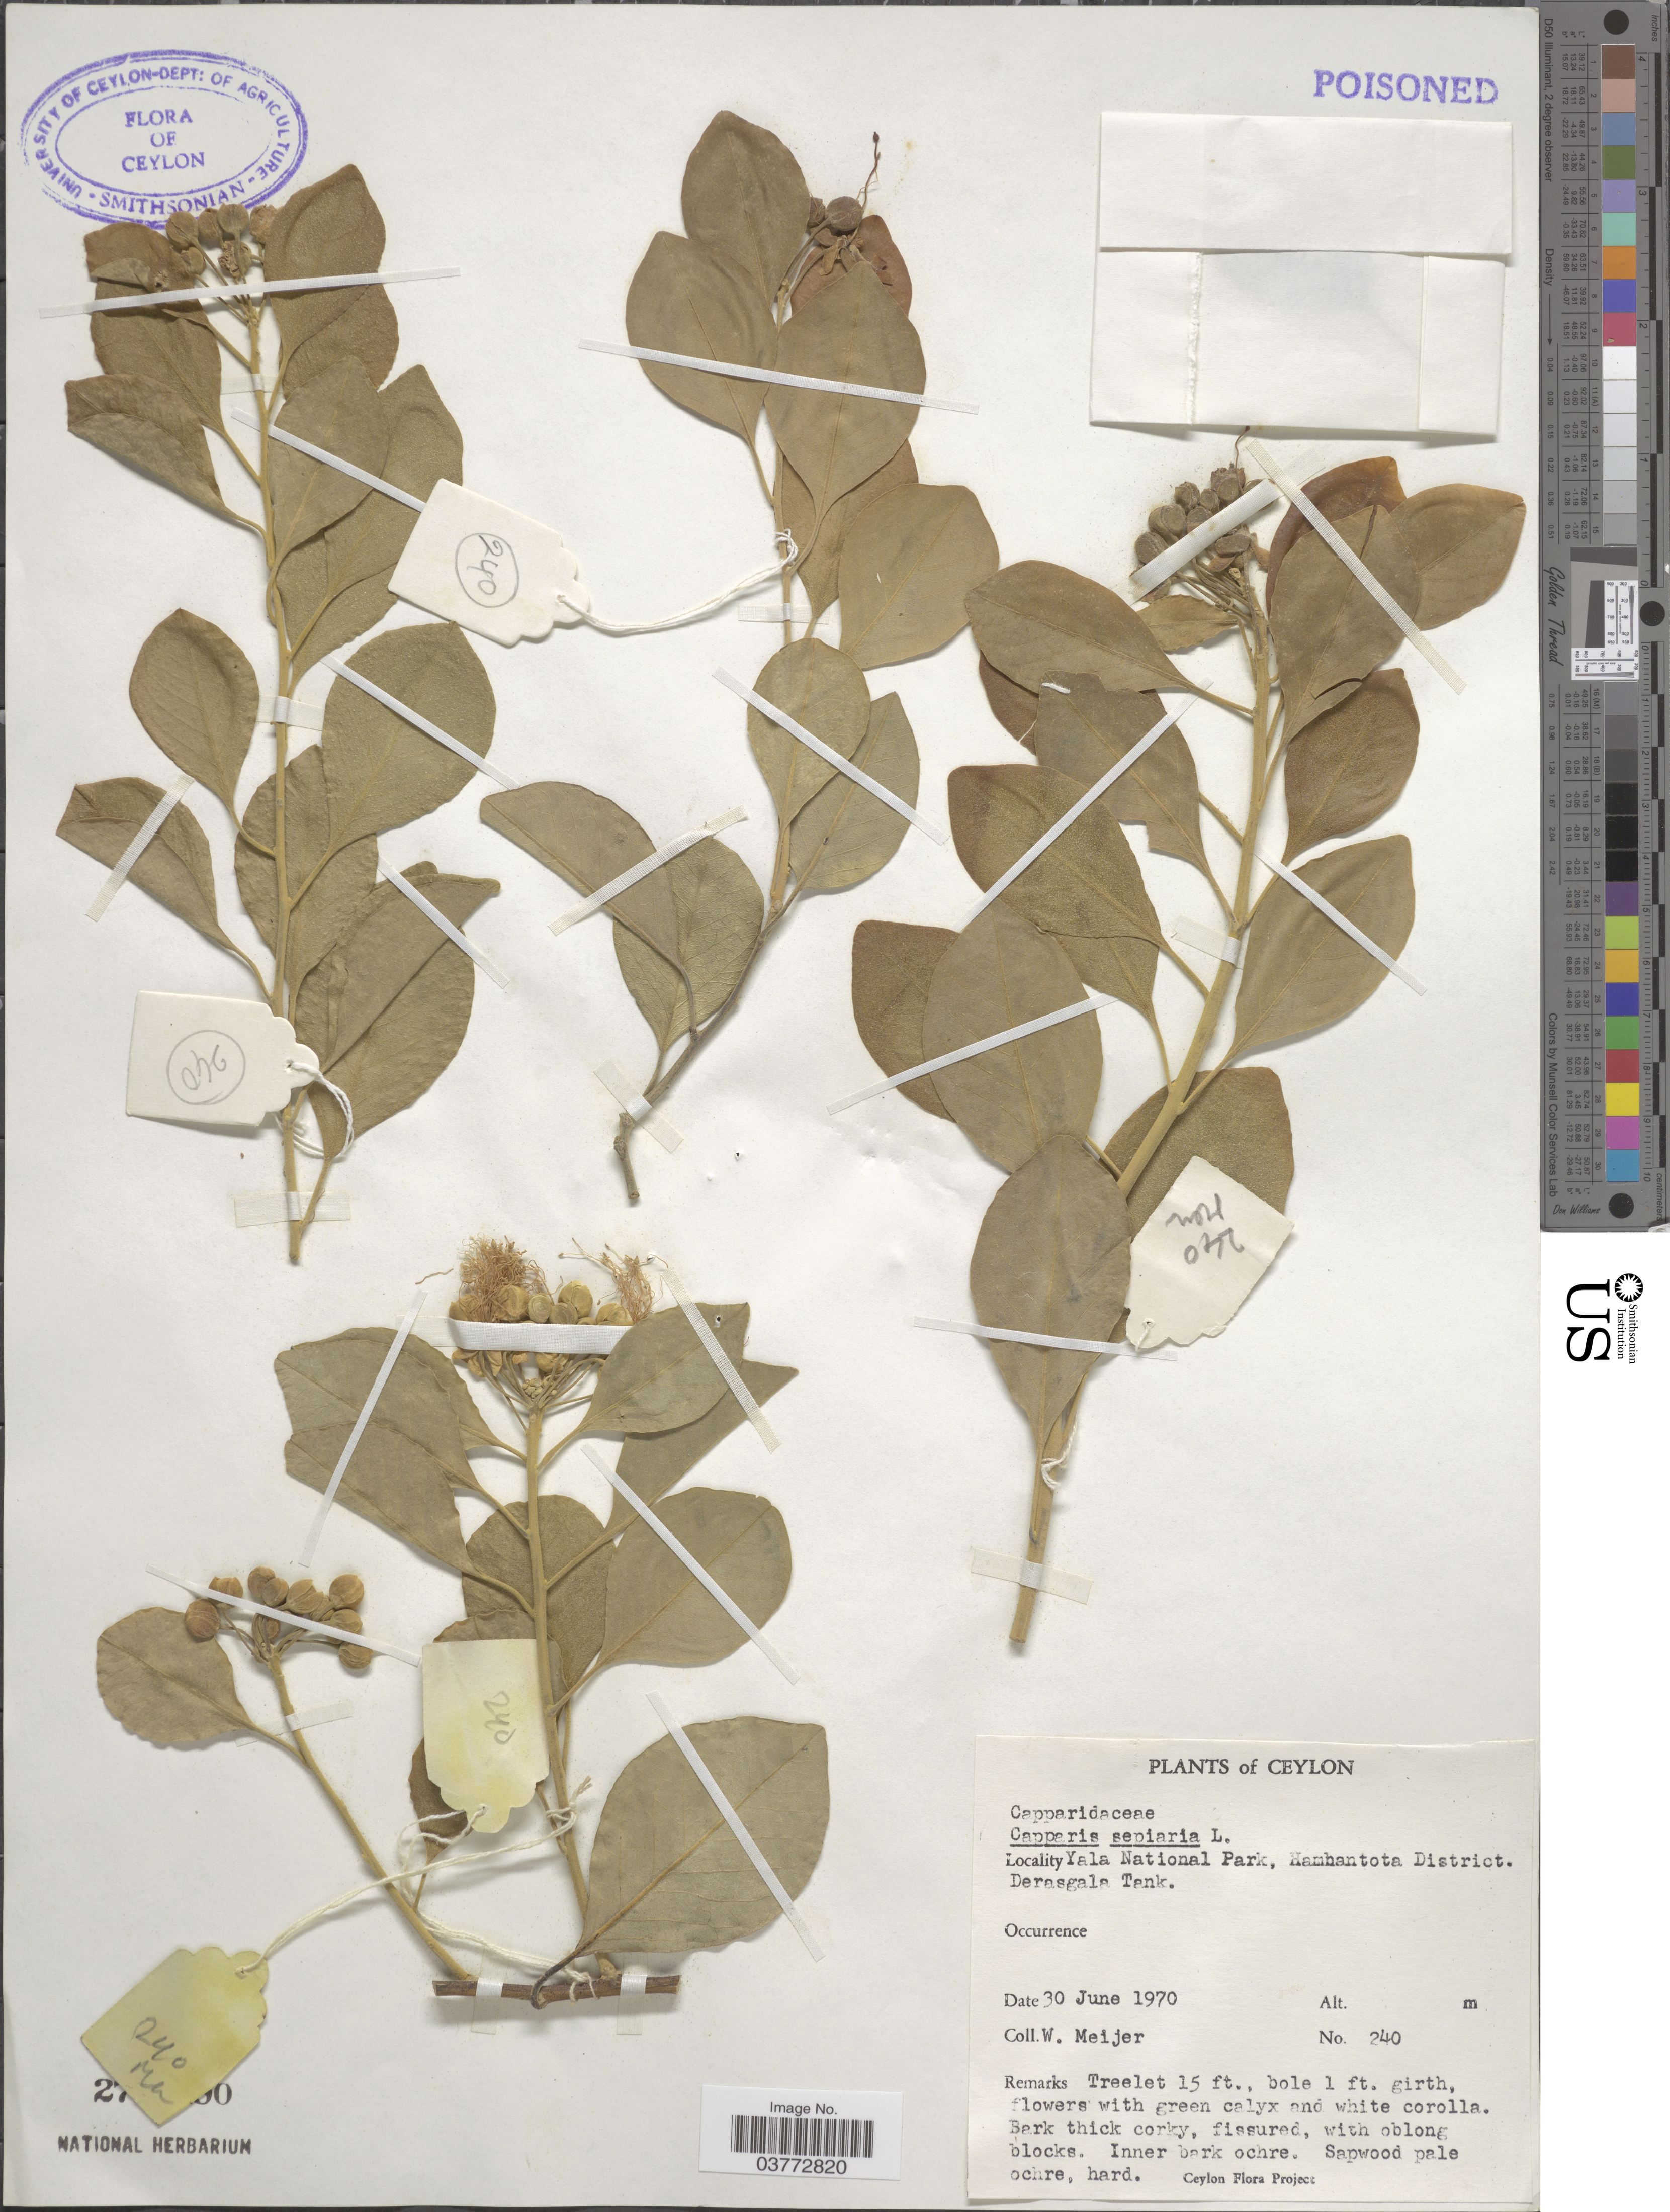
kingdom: Plantae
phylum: Tracheophyta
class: Magnoliopsida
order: Brassicales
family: Capparaceae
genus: Capparis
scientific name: Capparis sepiaria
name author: L.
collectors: W. Meijer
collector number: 240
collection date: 1970-06-30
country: Sri Lanka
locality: Ceylon. Yala National Park, Hamhantota District. Derasgala Tank.